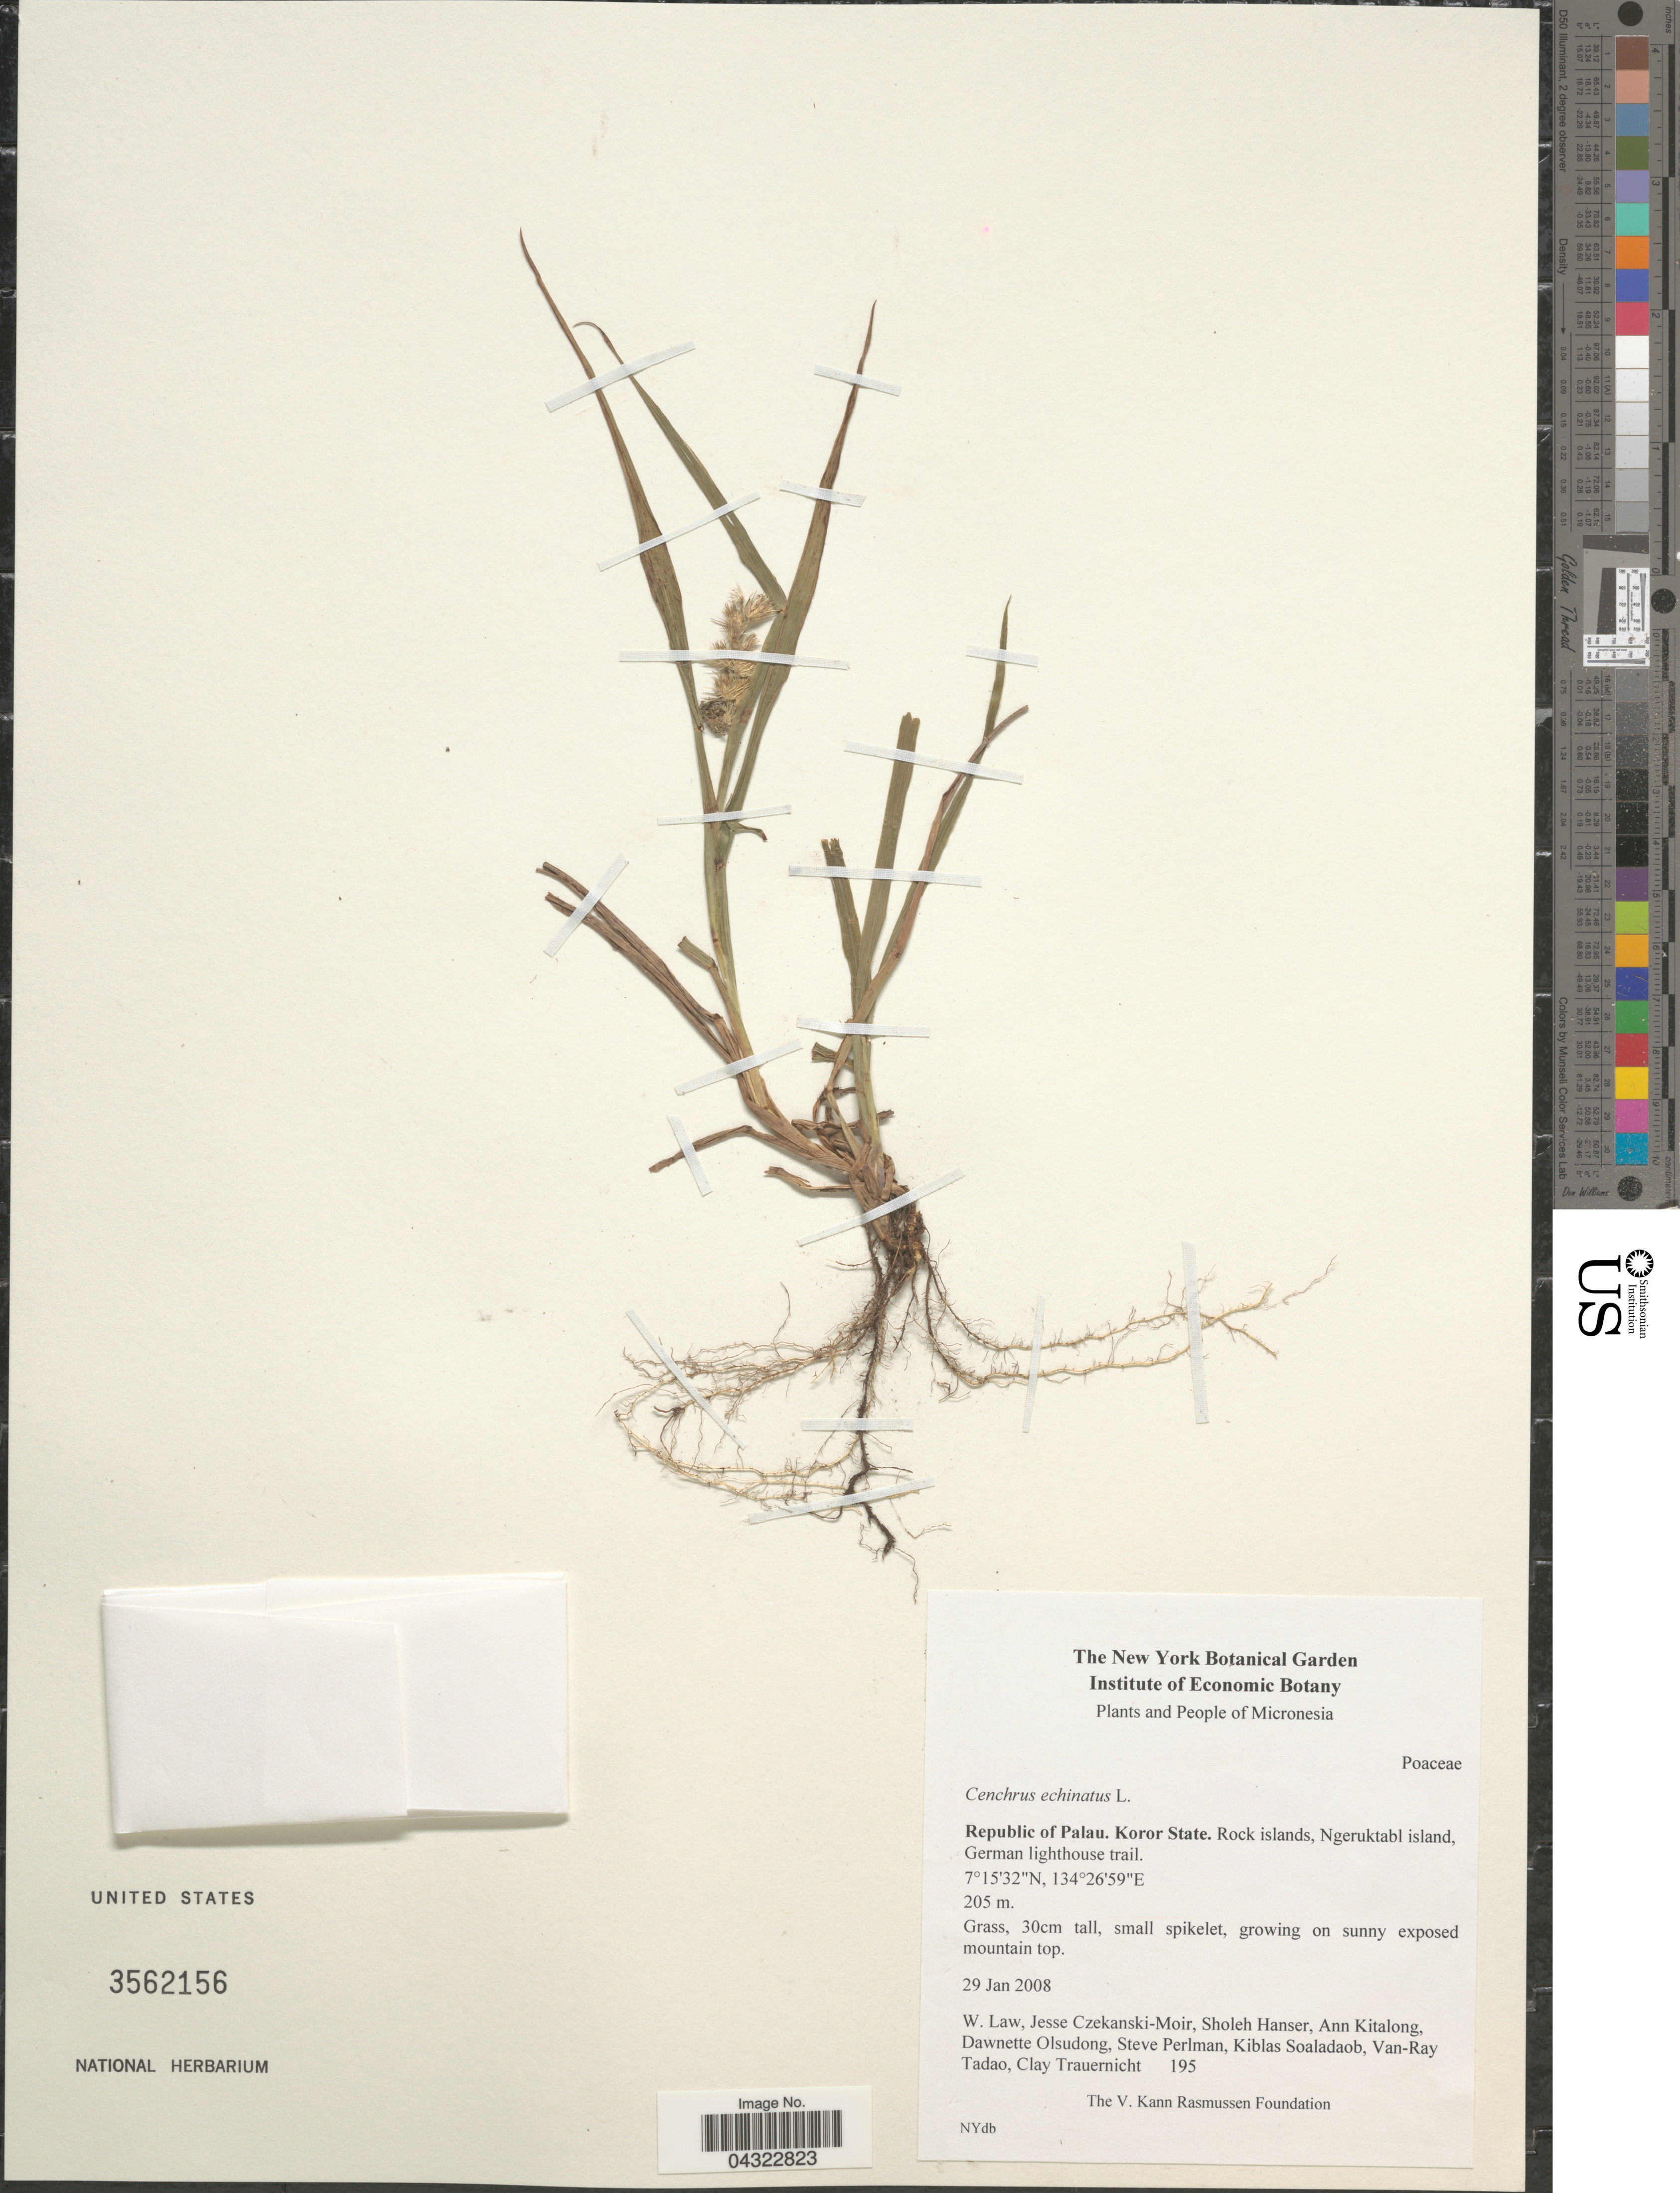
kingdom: Plantae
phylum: Tracheophyta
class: Liliopsida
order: Poales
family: Poaceae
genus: Cenchrus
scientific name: Cenchrus echinatus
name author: L.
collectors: W. Law, J. Czekanski-Moir, S. Hanser, A. Kitalong & et al.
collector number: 195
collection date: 2008-01-29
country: Palau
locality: Republic of Palau. Koror State. Rock islands, Ngeruktabl island, German lighthouse trail.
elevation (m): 205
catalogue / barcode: US 3562156